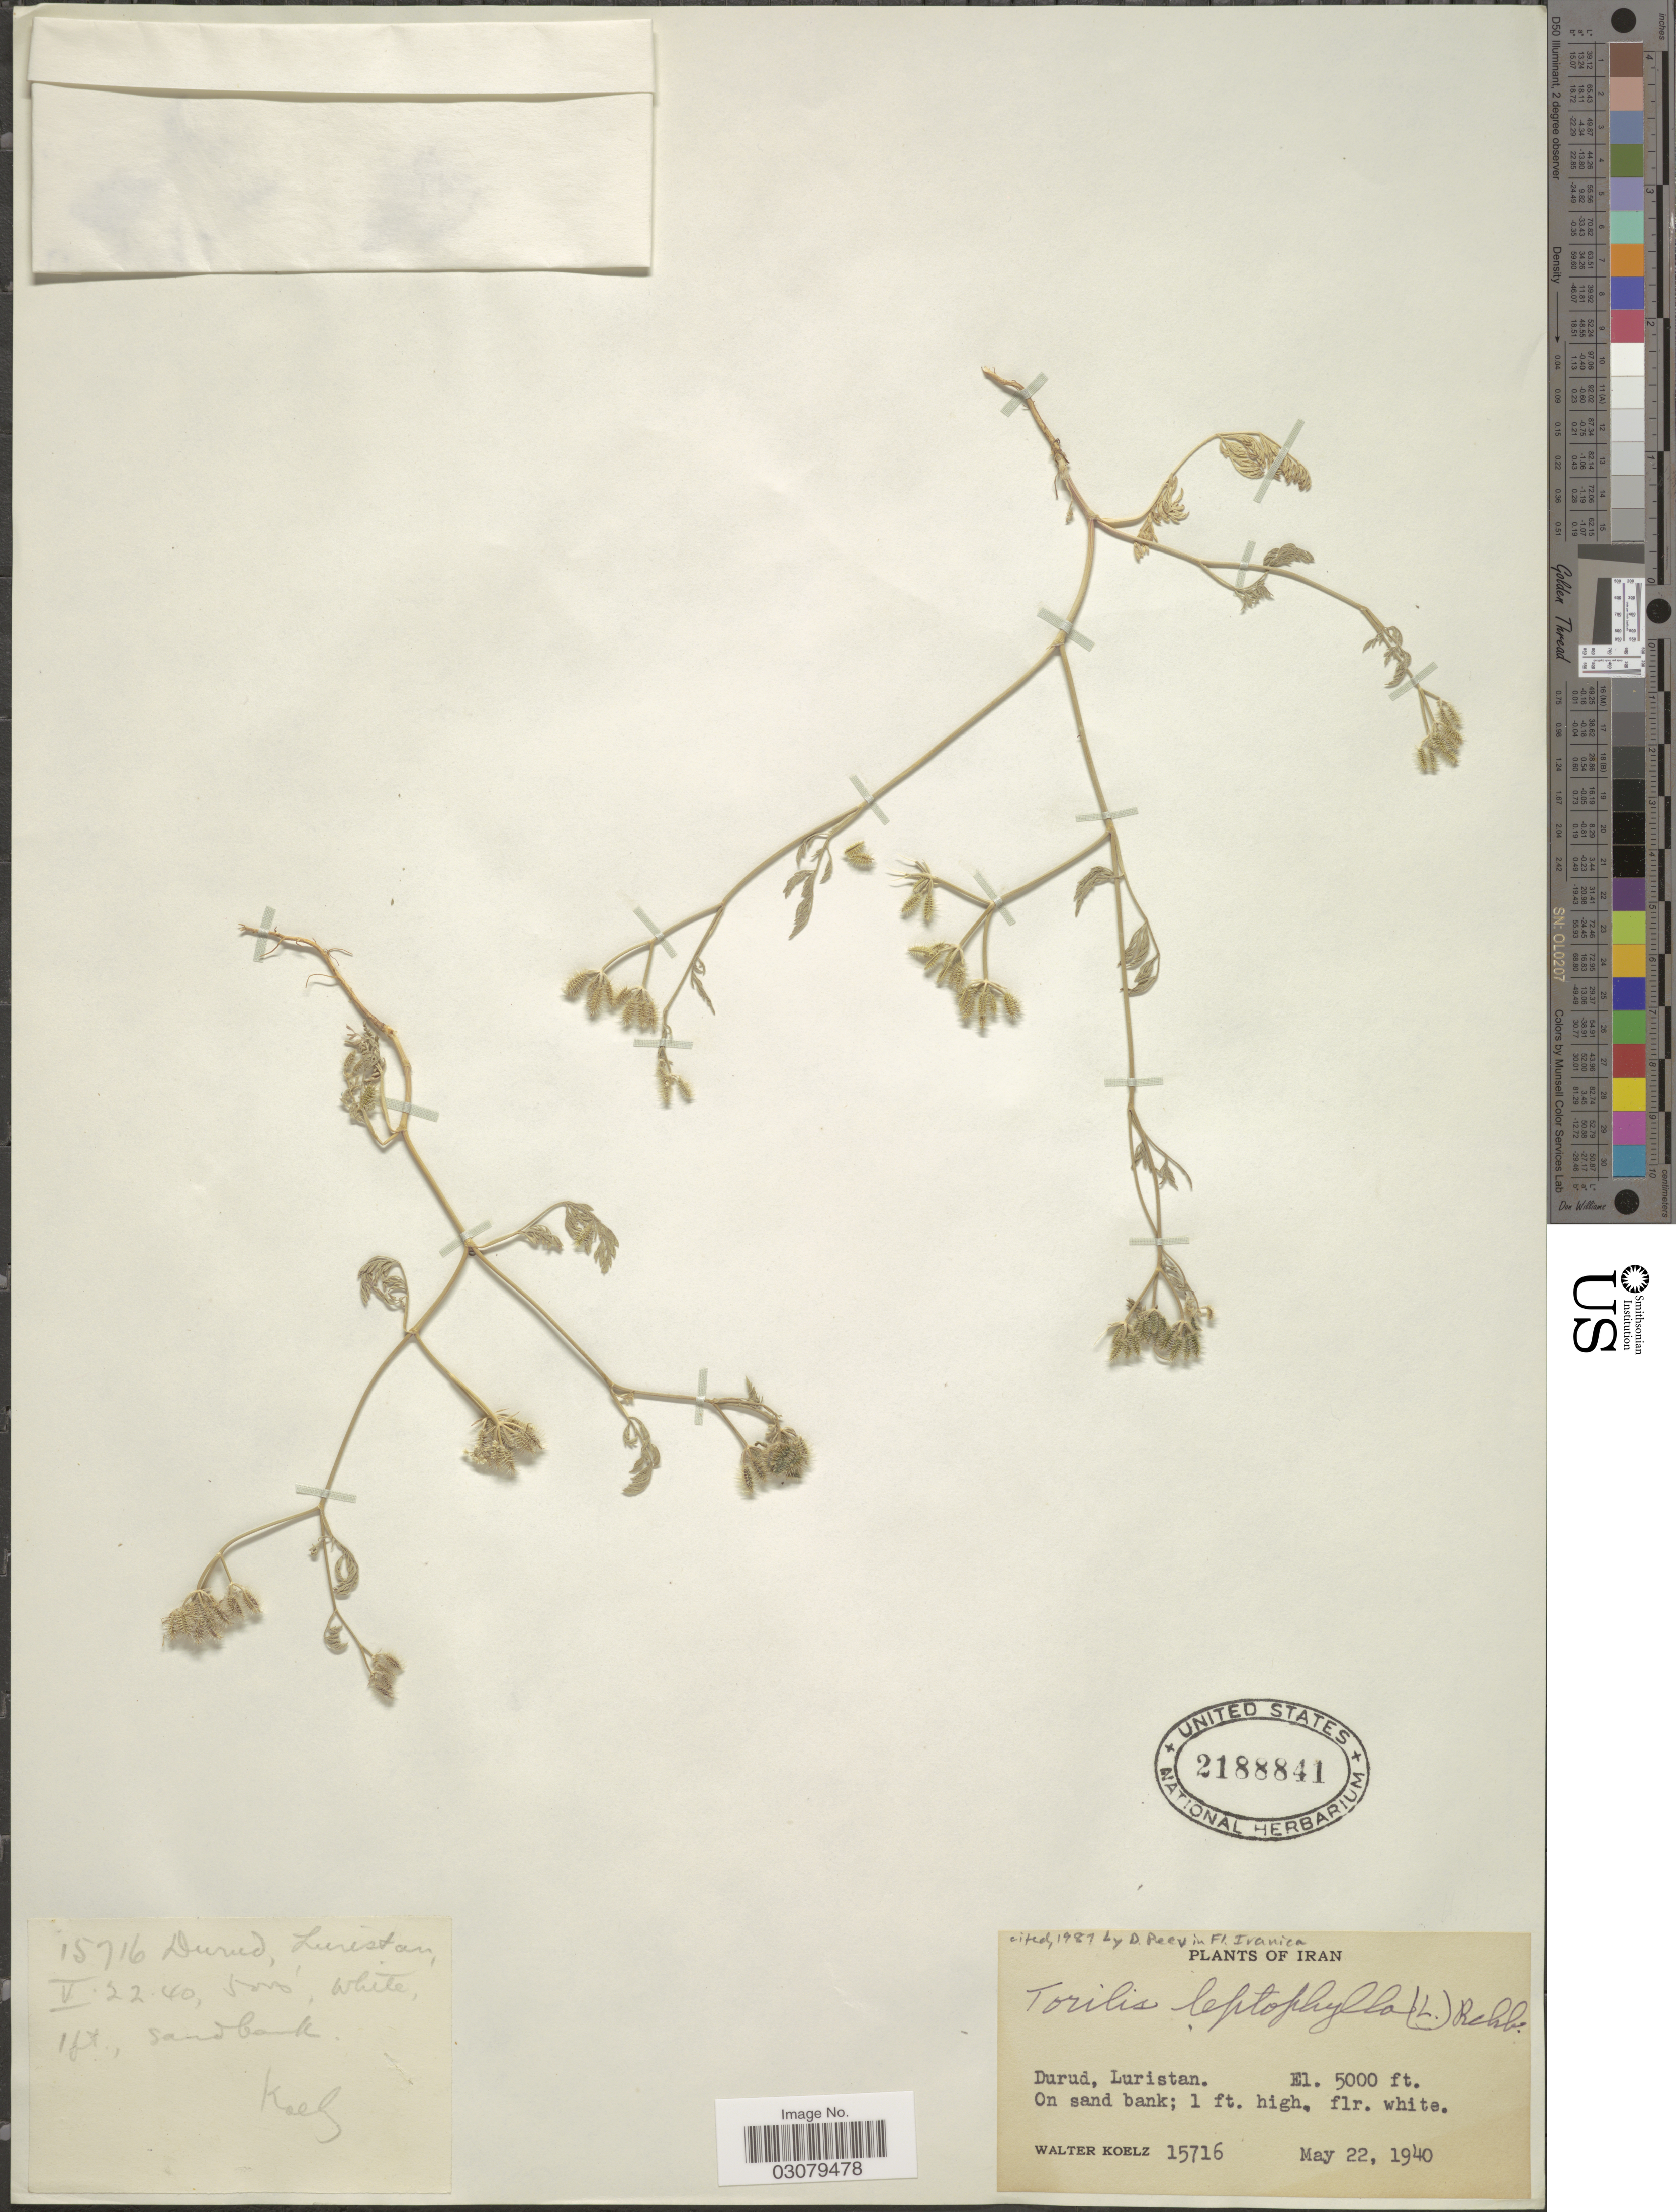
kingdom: Plantae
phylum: Tracheophyta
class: Magnoliopsida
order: Apiales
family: Apiaceae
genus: Torilis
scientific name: Torilis leptophylla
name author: (L.) Rchb. f.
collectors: W. N. Koelz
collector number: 15716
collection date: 1940-05-22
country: Iran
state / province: Lorestan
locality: Durud, Luristan.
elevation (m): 1524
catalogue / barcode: US 2188841